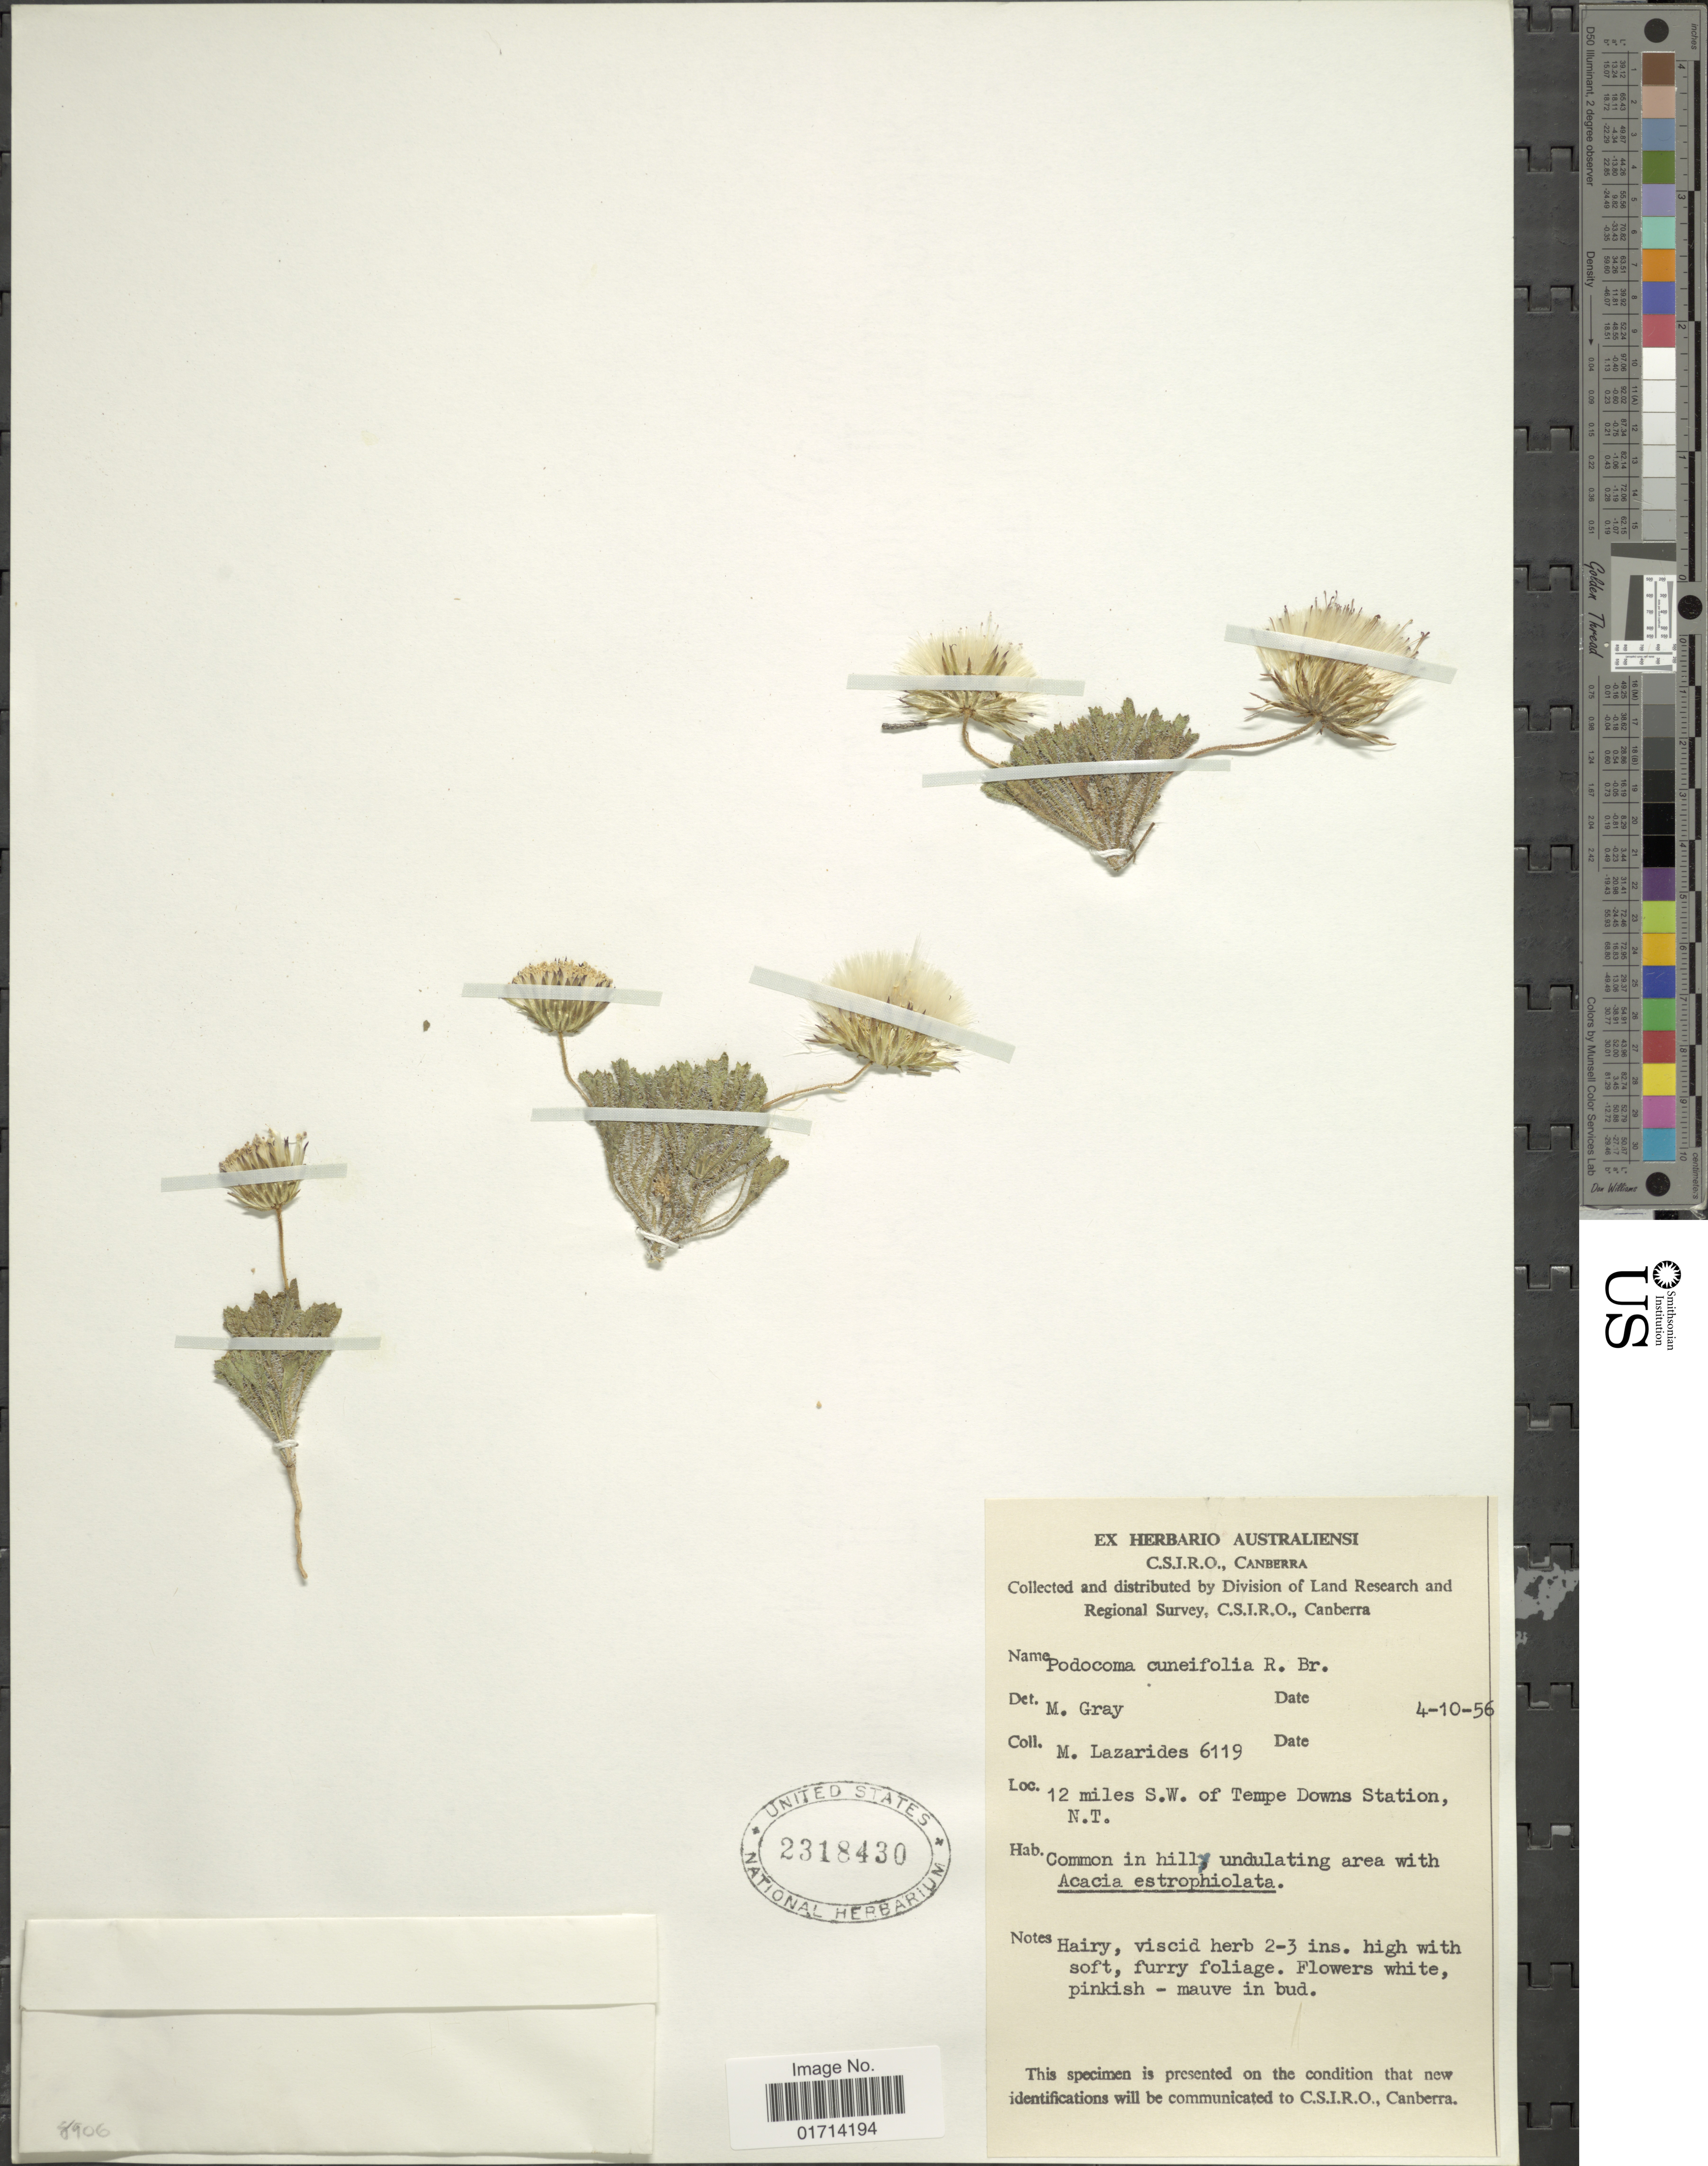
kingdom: Plantae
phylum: Tracheophyta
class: Magnoliopsida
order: Asterales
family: Asteraceae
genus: Podocoma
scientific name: Podocoma cuneifolia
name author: R. Br.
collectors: M. Lazarides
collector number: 6119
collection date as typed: Transcribed d/m/y: 4/10/56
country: Australia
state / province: Northern Territory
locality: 12 miles S. W. of Tempe Downs Station,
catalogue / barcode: US 2318430